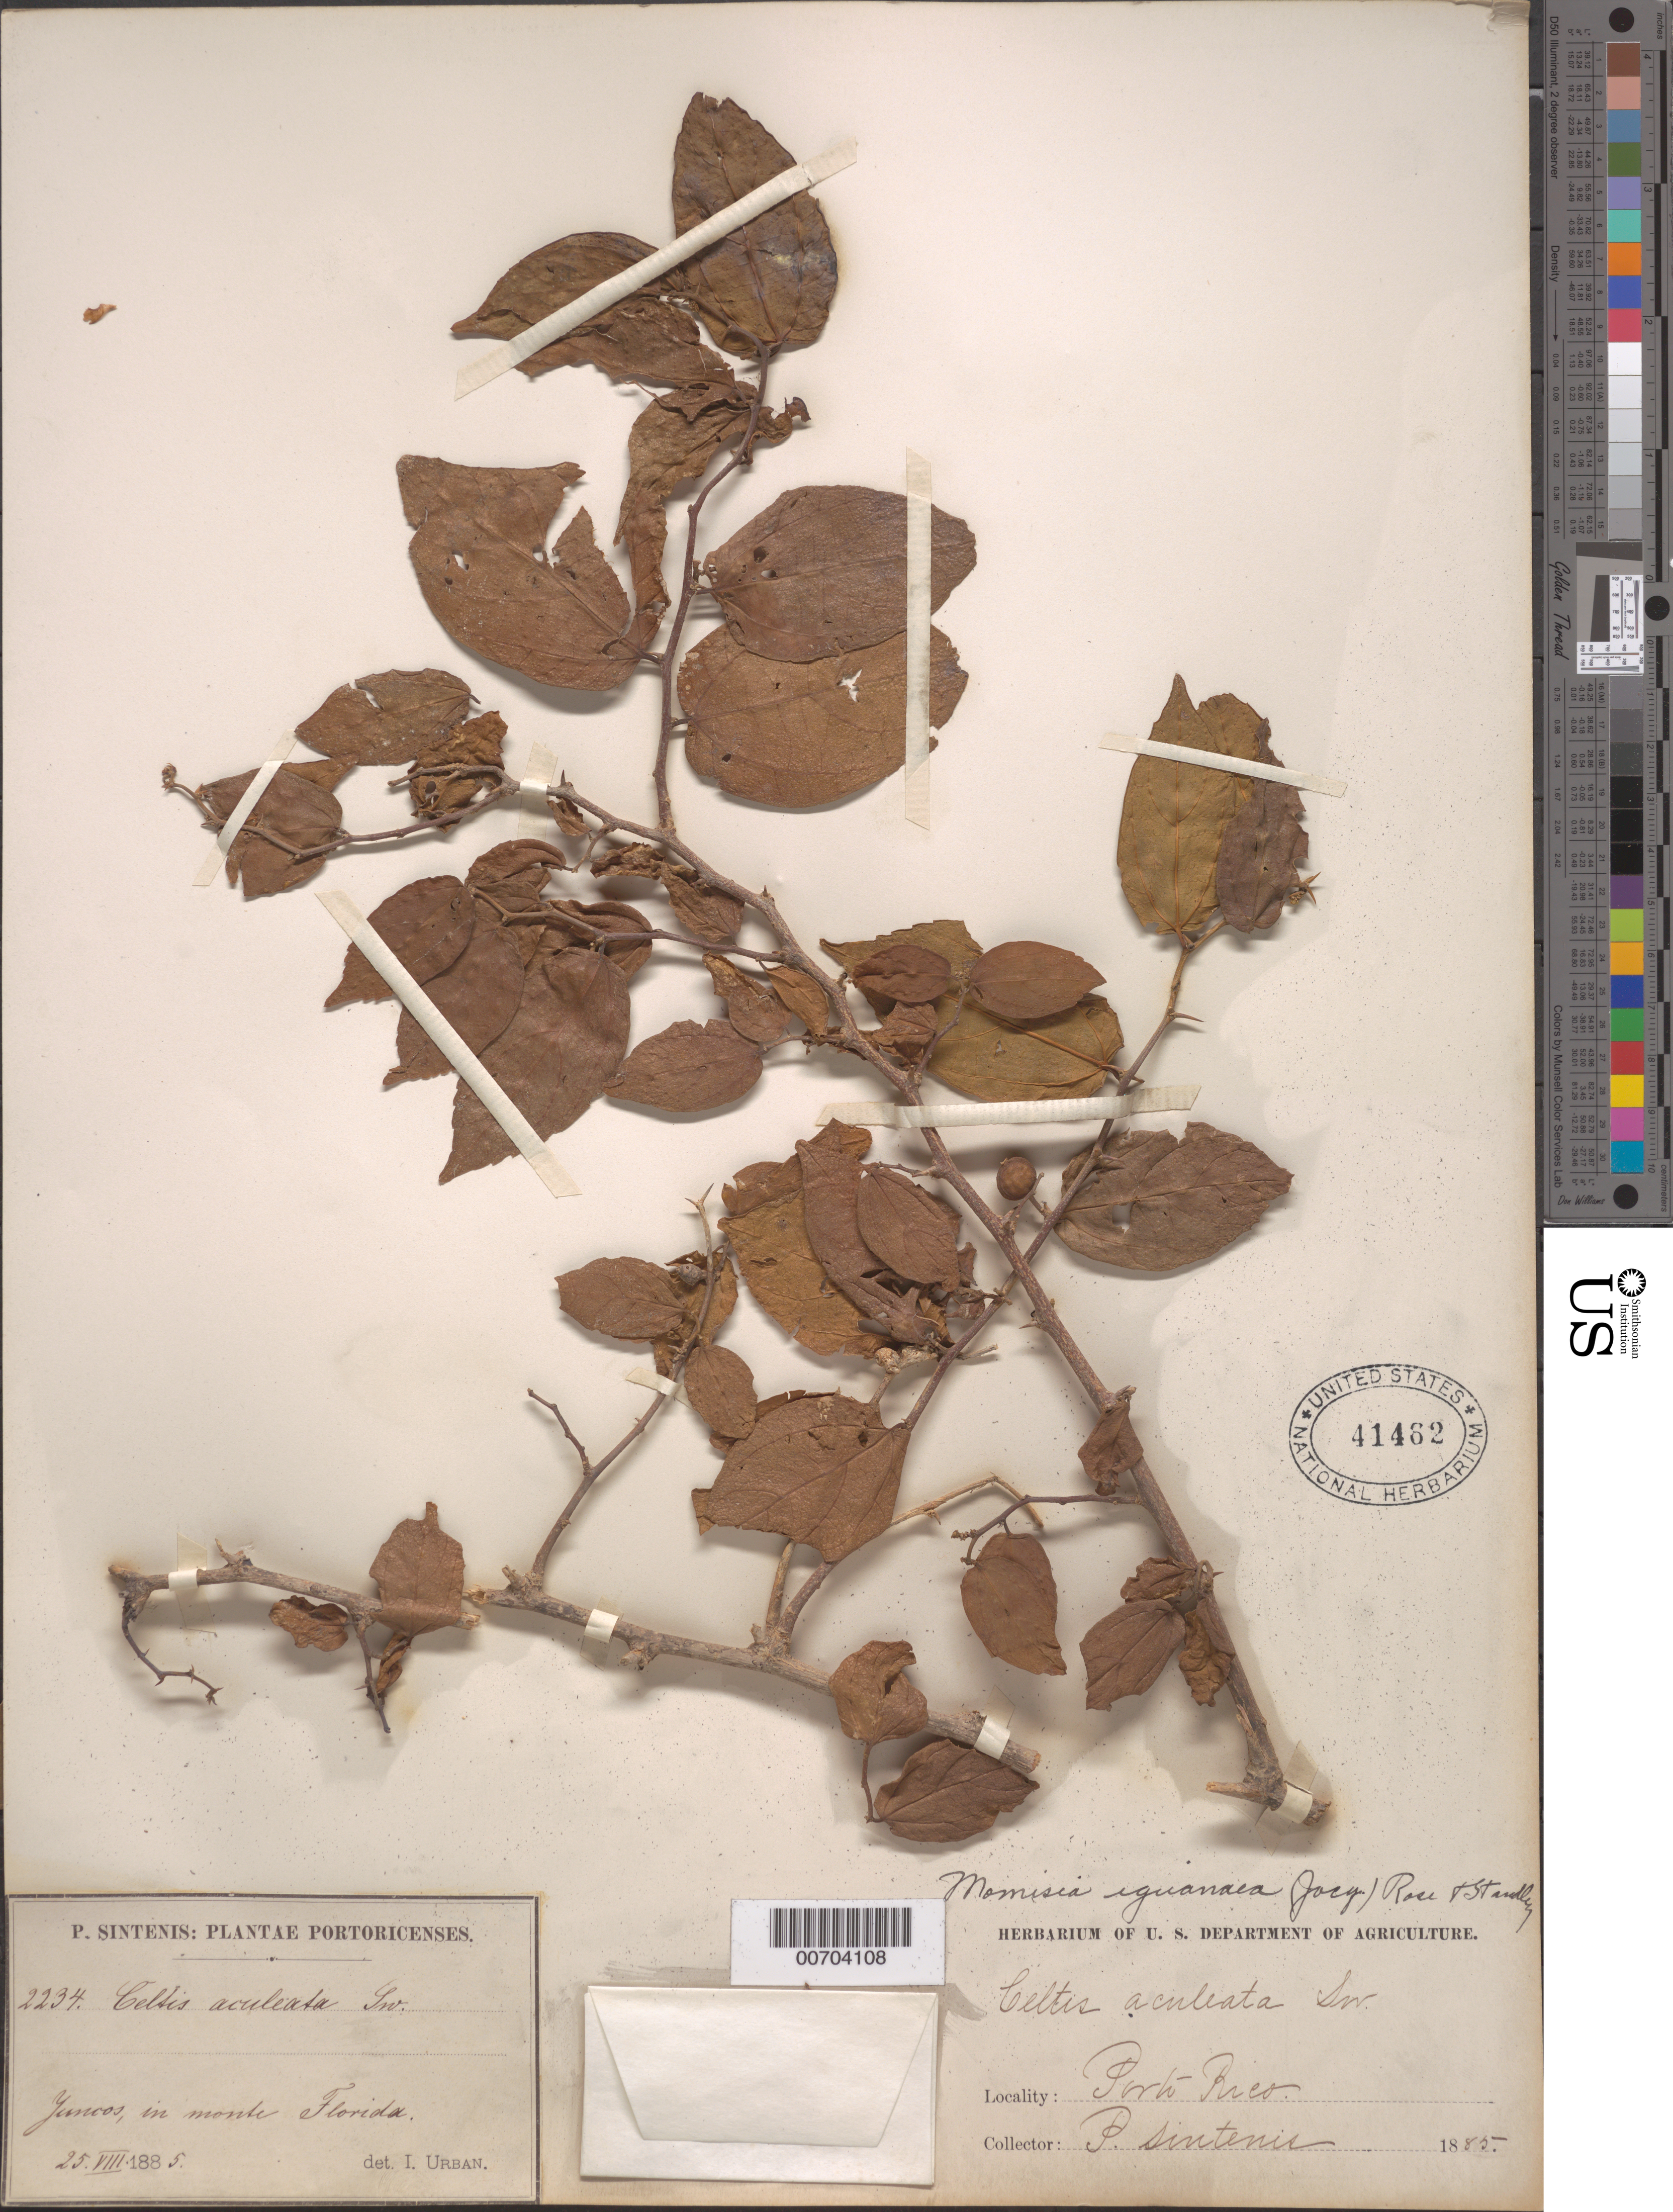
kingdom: Plantae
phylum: Tracheophyta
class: Magnoliopsida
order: Rosales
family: Cannabaceae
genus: Celtis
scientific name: Celtis aculeata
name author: Sw.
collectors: P. Sintenis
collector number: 2234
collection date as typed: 25 Aug 1885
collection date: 1885-08-25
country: Puerto Rico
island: Greater Antilles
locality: Juncos, in monte Florida.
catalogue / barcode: US 41462